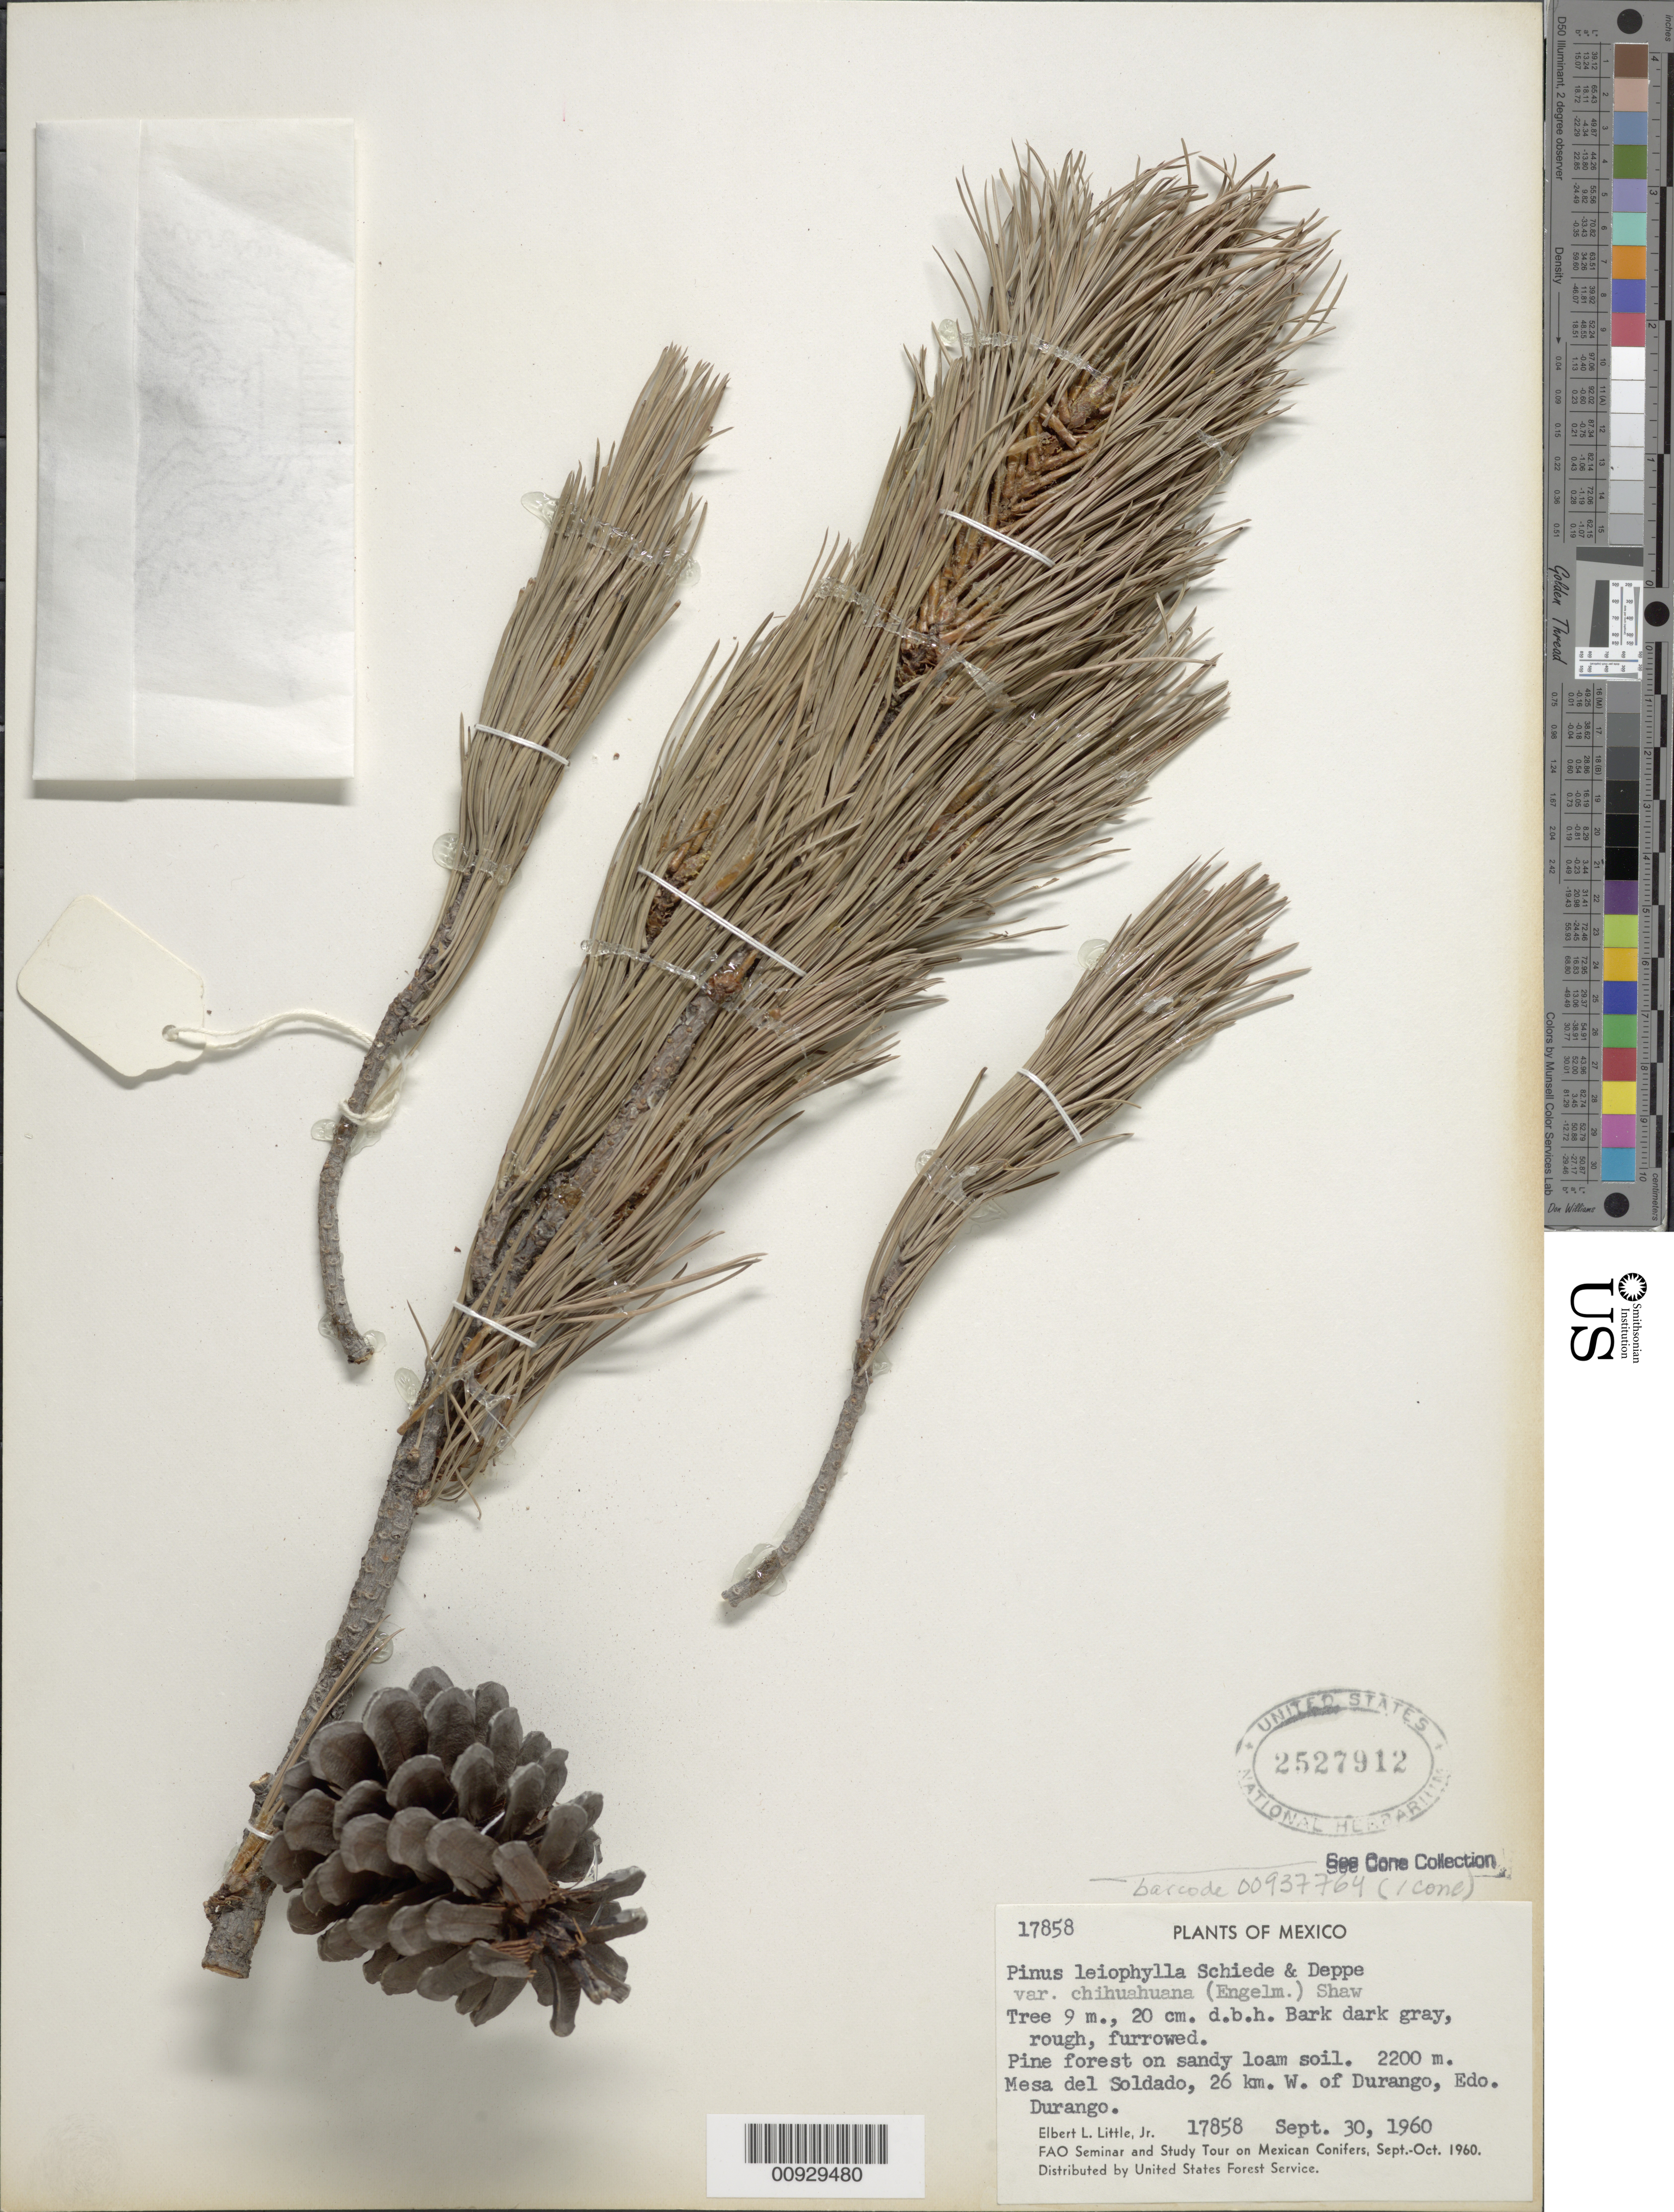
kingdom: Plantae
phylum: Tracheophyta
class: Pinopsida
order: Pinales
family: Pinaceae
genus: Pinus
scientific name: Pinus leiophylla var. chihuahuana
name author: (Engelm.) Shaw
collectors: E. L. Little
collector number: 17858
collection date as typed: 30 Sep 1960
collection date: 1960-09-30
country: Mexico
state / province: Durango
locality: Mesa del Soldado, 26 km. W of Durango.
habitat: Pine forest on sandy loam soil.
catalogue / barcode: US 2527912